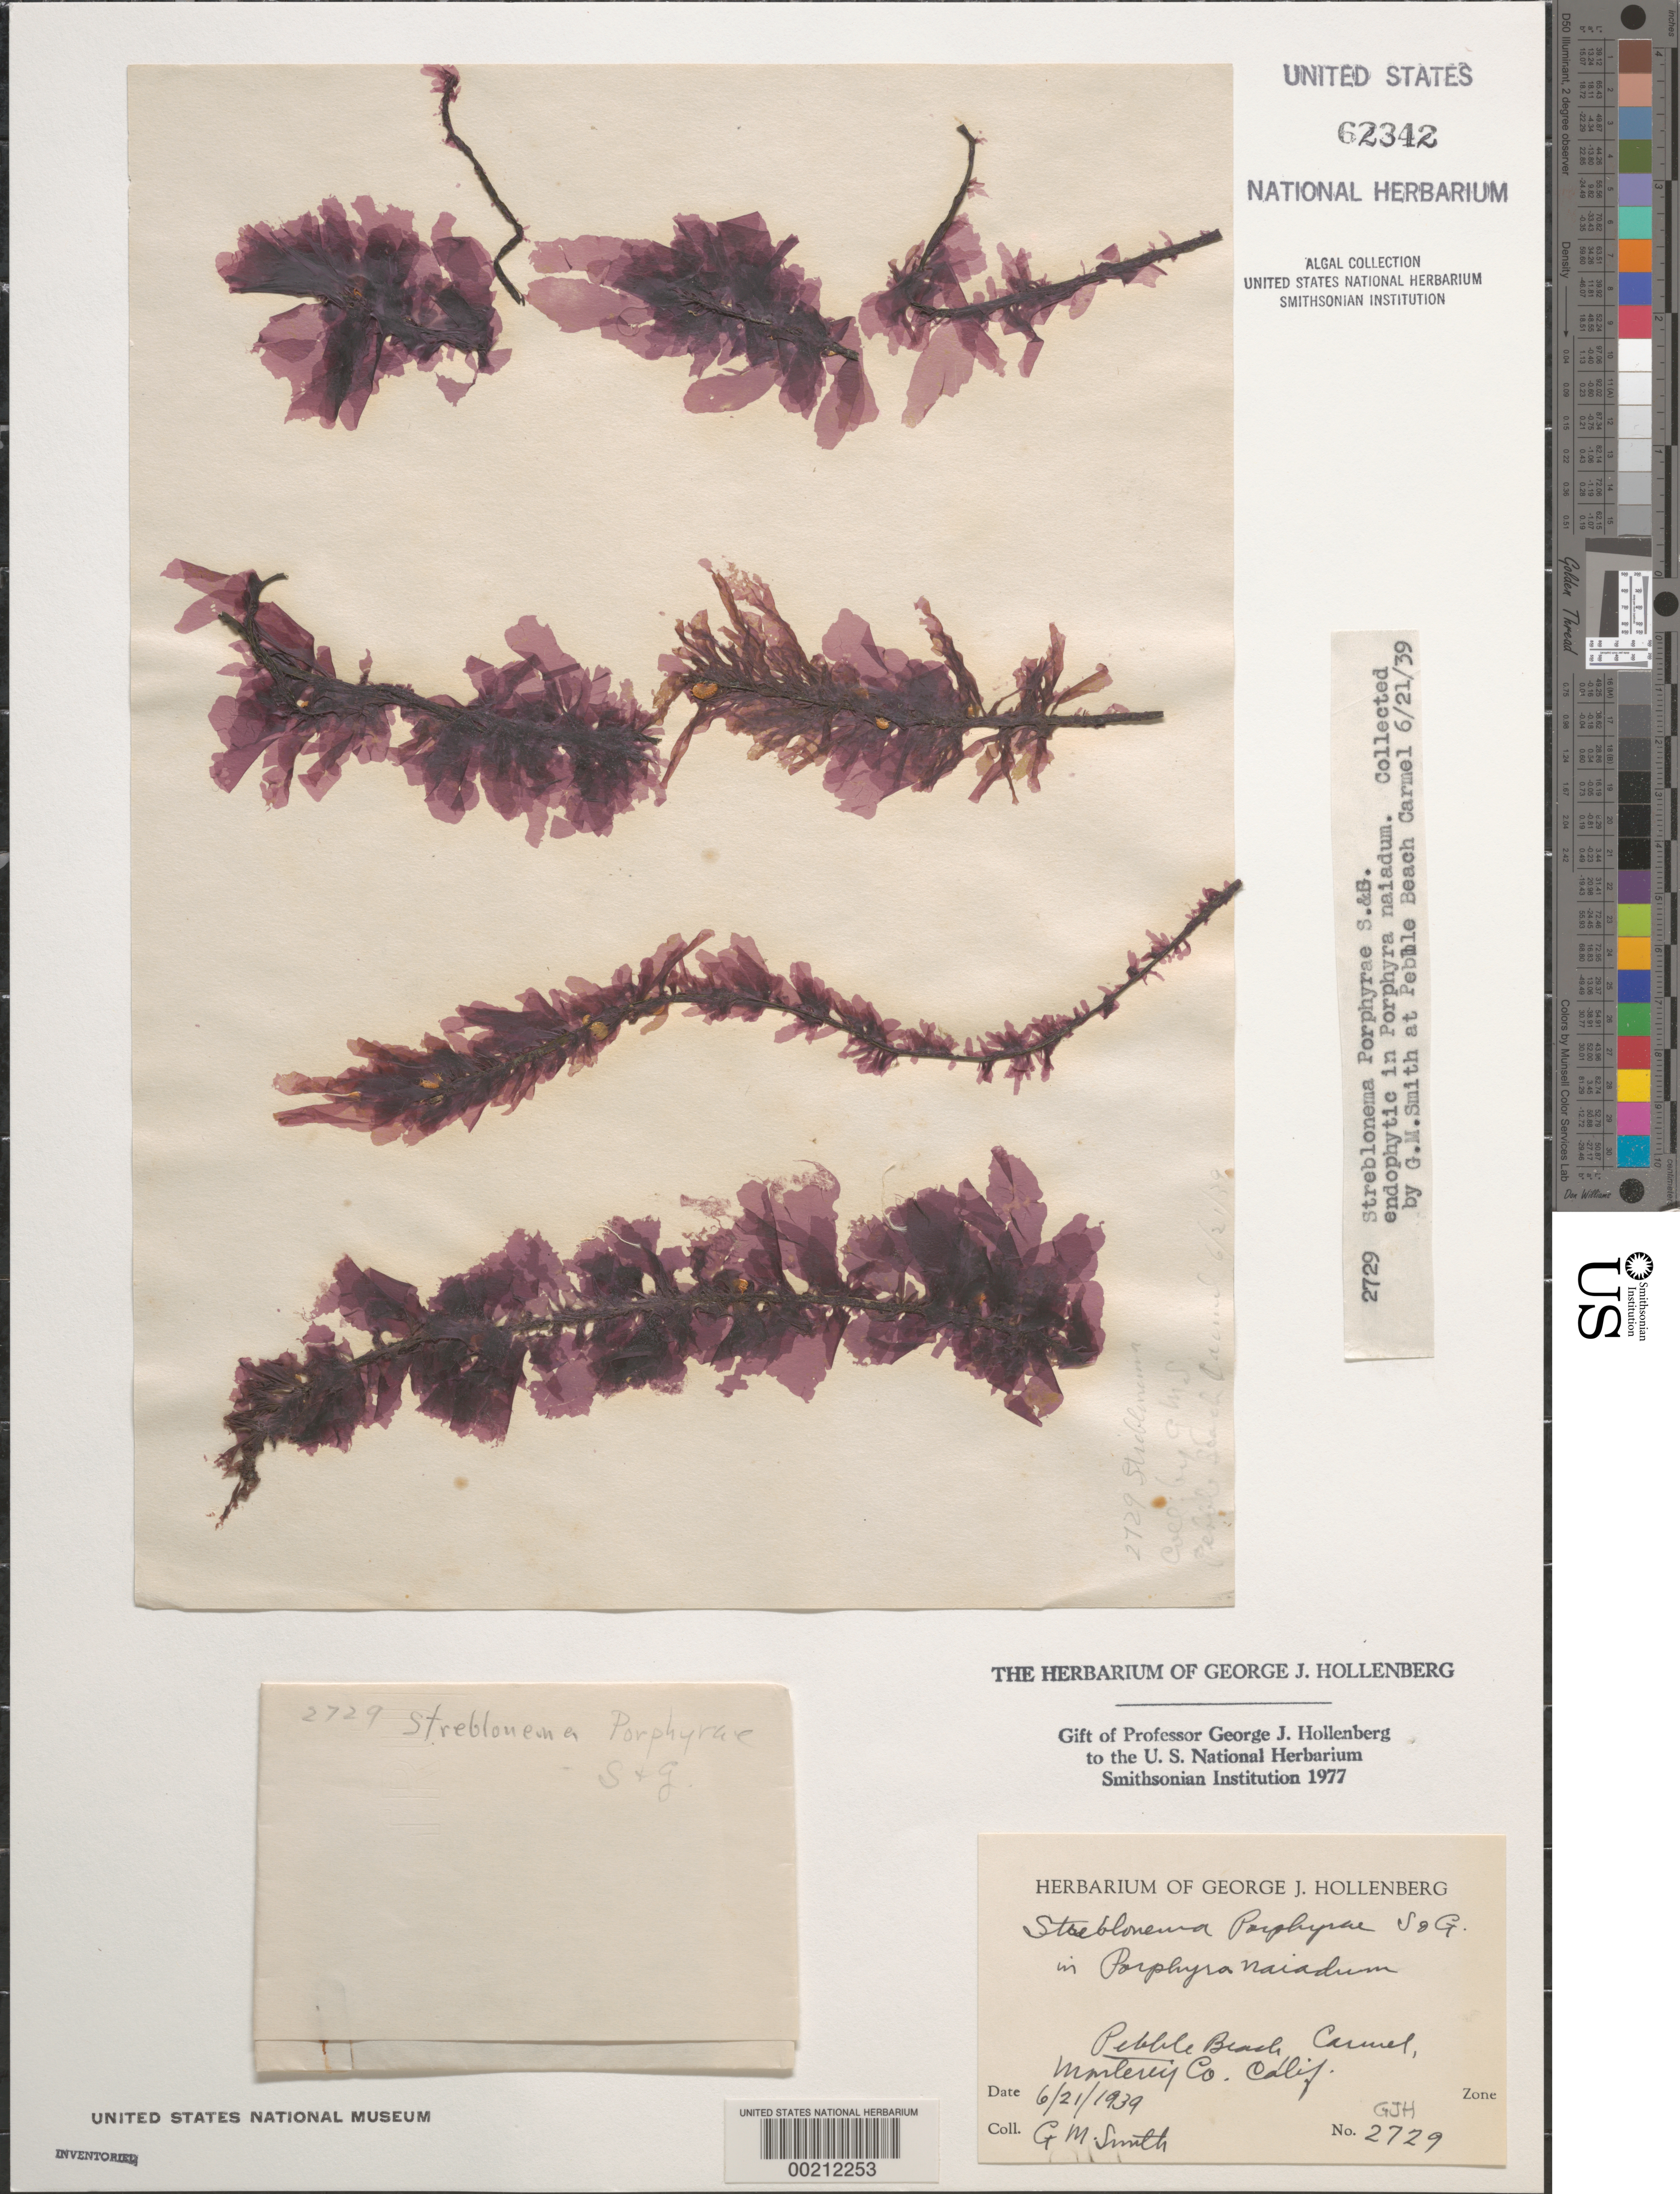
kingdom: Chromista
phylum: Ochrophyta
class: Phaeophyceae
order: Ectocarpales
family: Chordariaceae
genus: Streblonema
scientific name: Streblonema porphyrae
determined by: Hollenberg, George J.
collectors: G. M. Smith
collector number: GJH 2729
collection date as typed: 21 Jun 1939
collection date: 1939-06-21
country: United States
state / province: California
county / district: Monterey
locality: Pebble Beach, Carmel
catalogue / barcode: US 62342